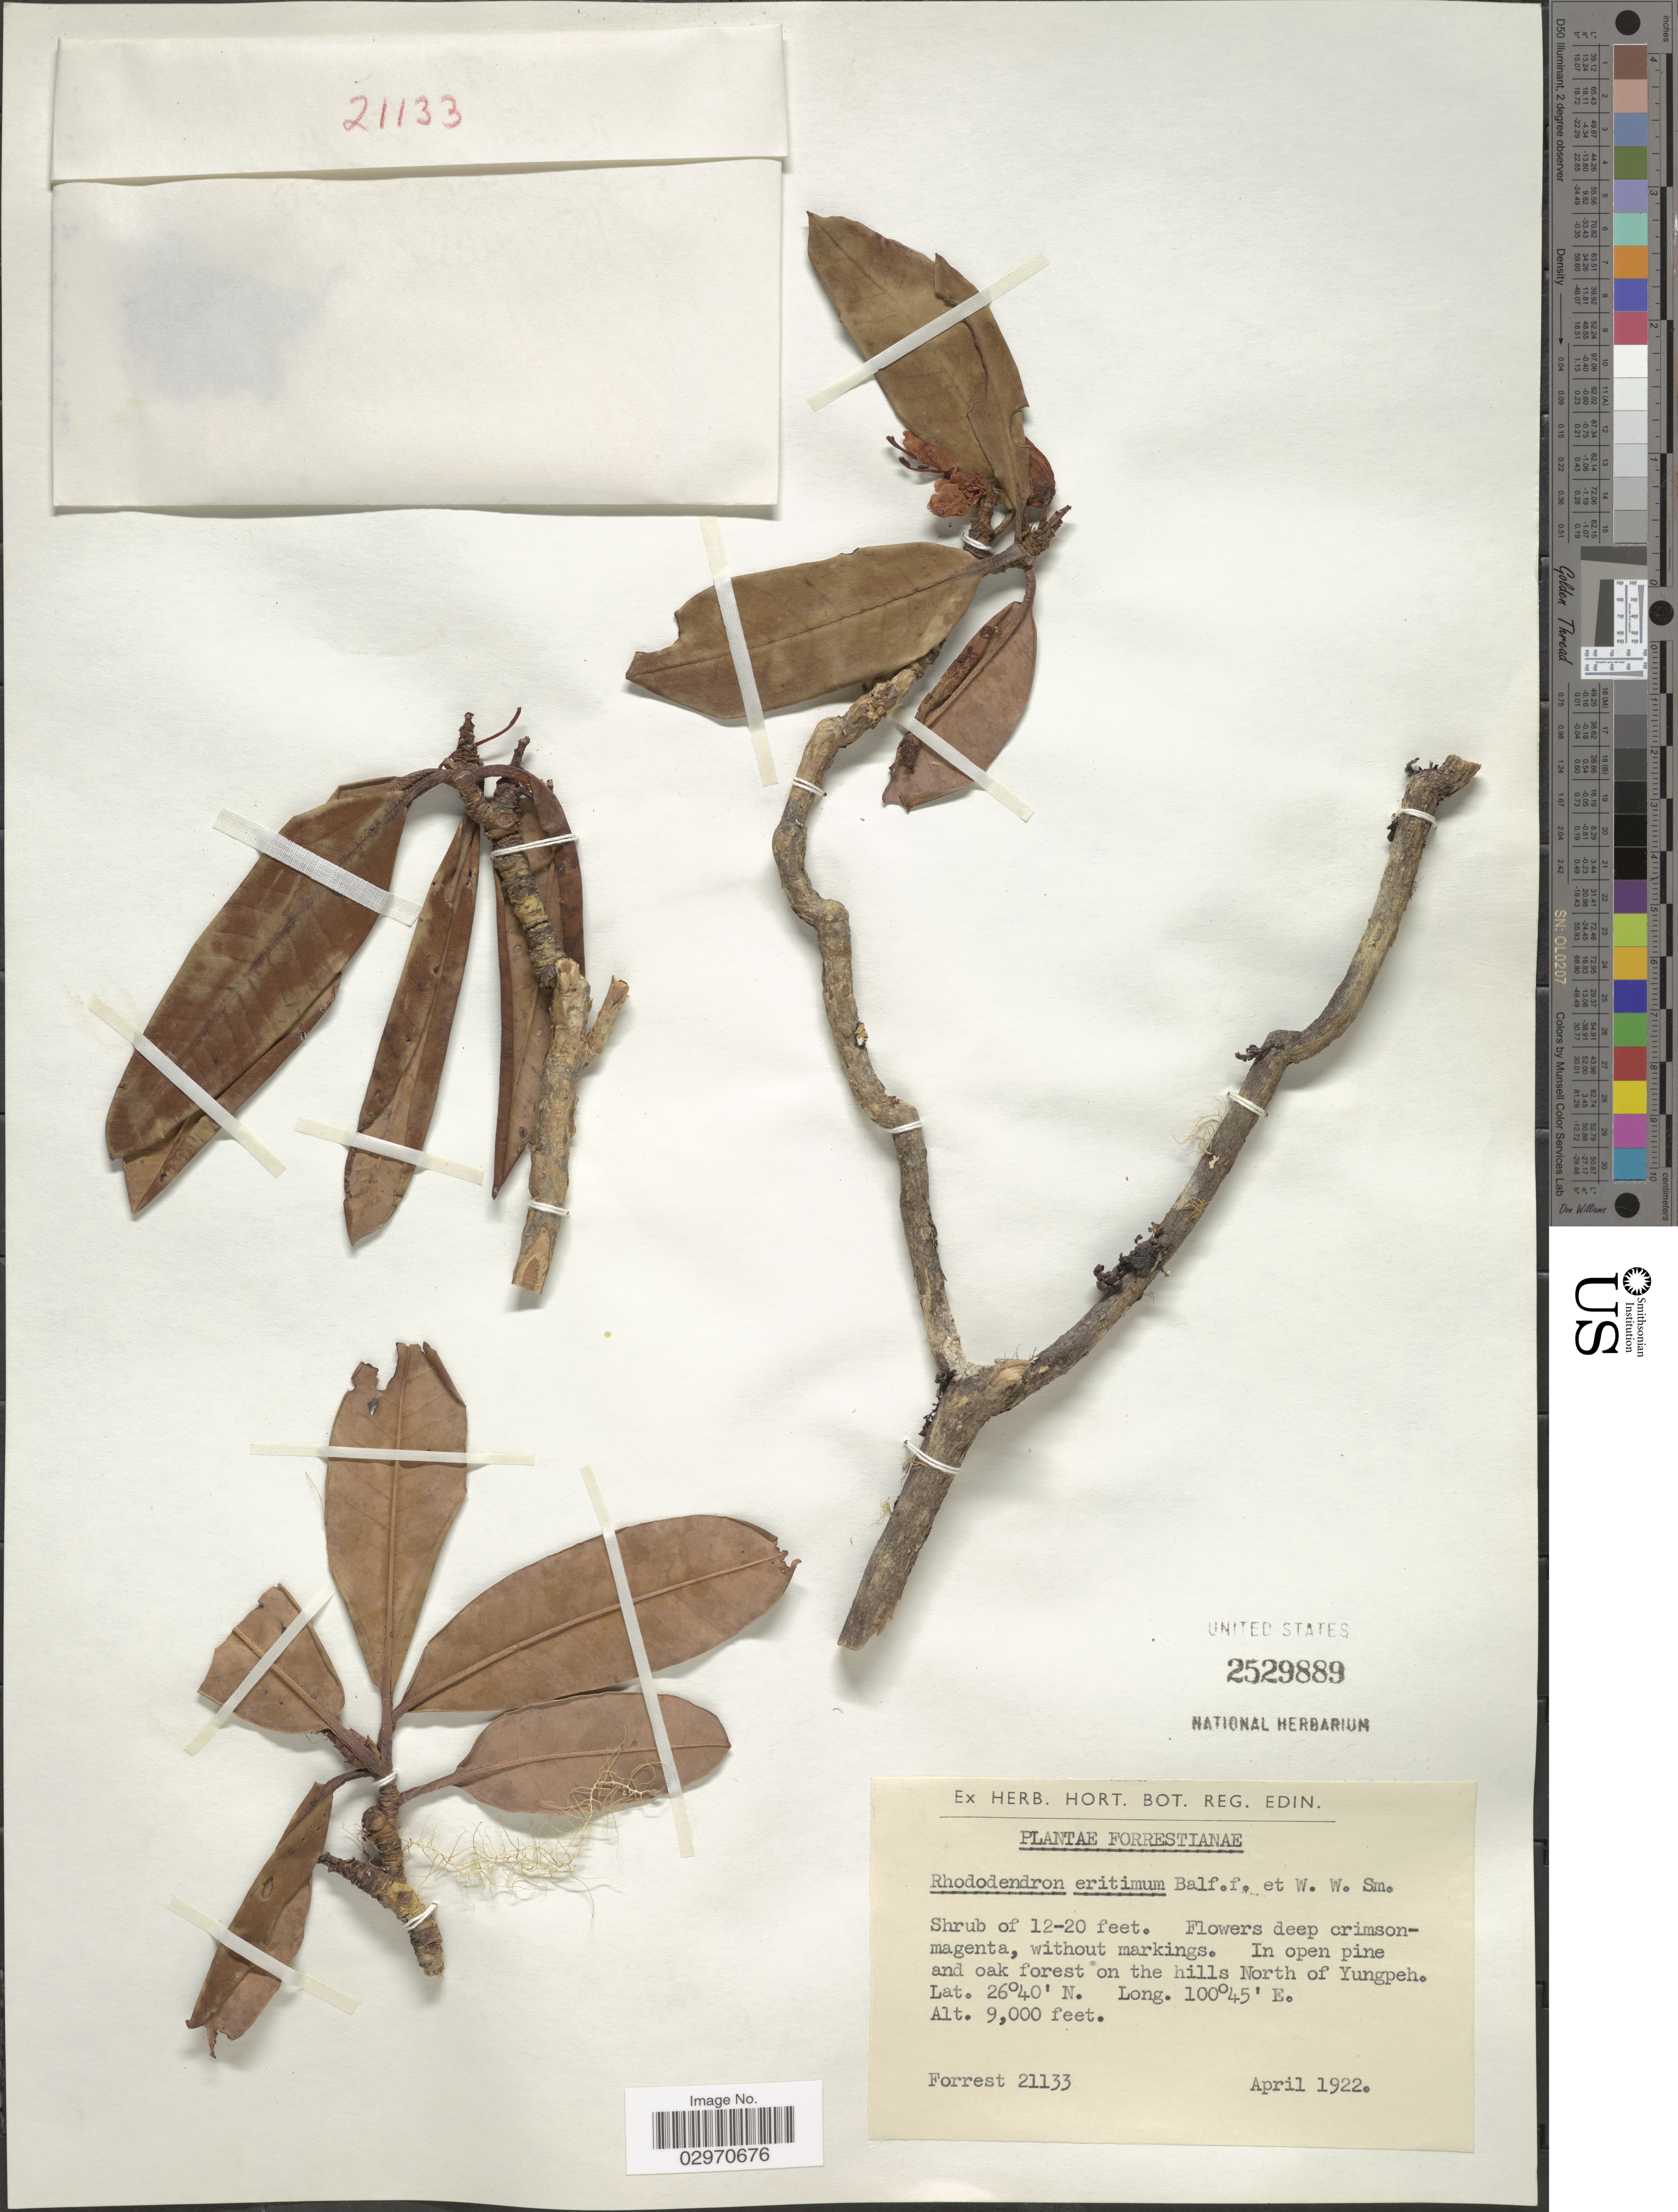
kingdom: Plantae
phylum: Tracheophyta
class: Magnoliopsida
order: Ericales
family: Ericaceae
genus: Rhododendron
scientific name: Rhododendron eritimum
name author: Balf. f. & W.W. Sm.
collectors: -. Forrest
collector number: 21133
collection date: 1922-04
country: China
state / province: Yunnan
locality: On the hills North of Yungpeh.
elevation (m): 2743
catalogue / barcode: US 2529889